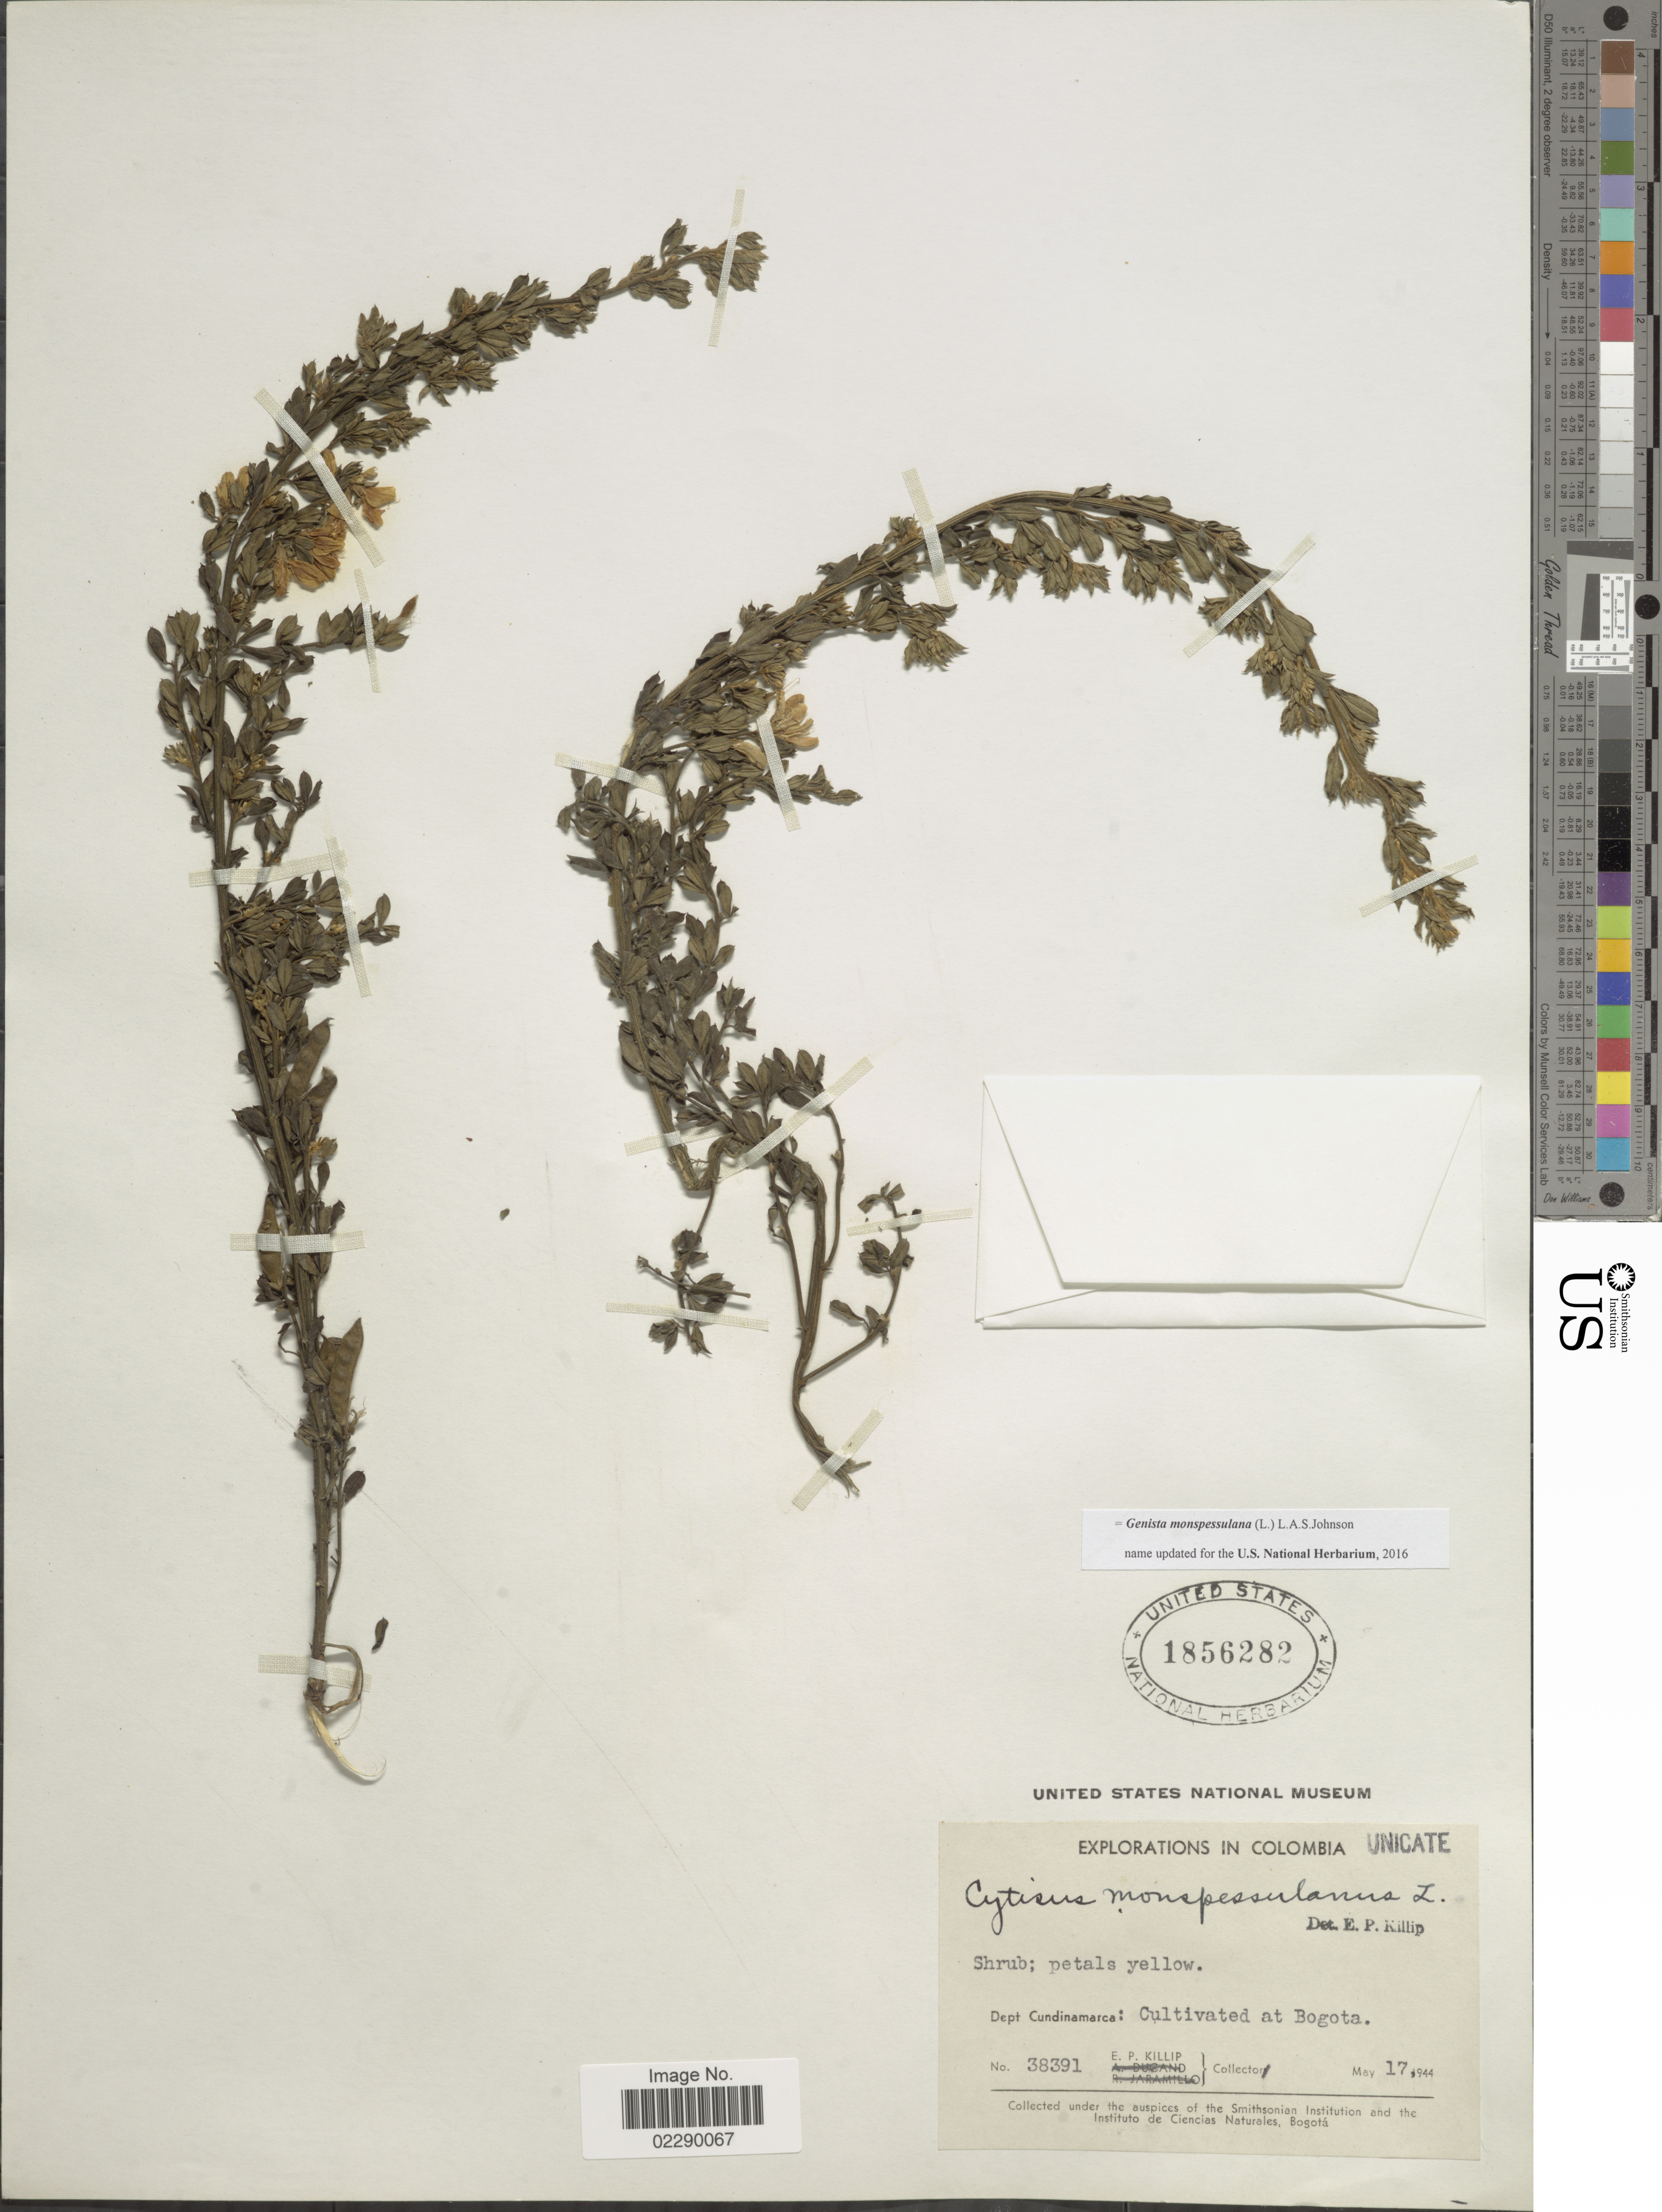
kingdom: Plantae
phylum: Tracheophyta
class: Magnoliopsida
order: Fabales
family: Fabaceae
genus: Genista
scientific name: Genista monspessulana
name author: (L.) L.A.S. Johnson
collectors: E. P. Killip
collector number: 38391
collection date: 1944-05-17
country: Colombia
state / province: Cundinamarca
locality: Dept. Cundinamarca: Cultivated at Bogota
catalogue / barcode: US 1856282